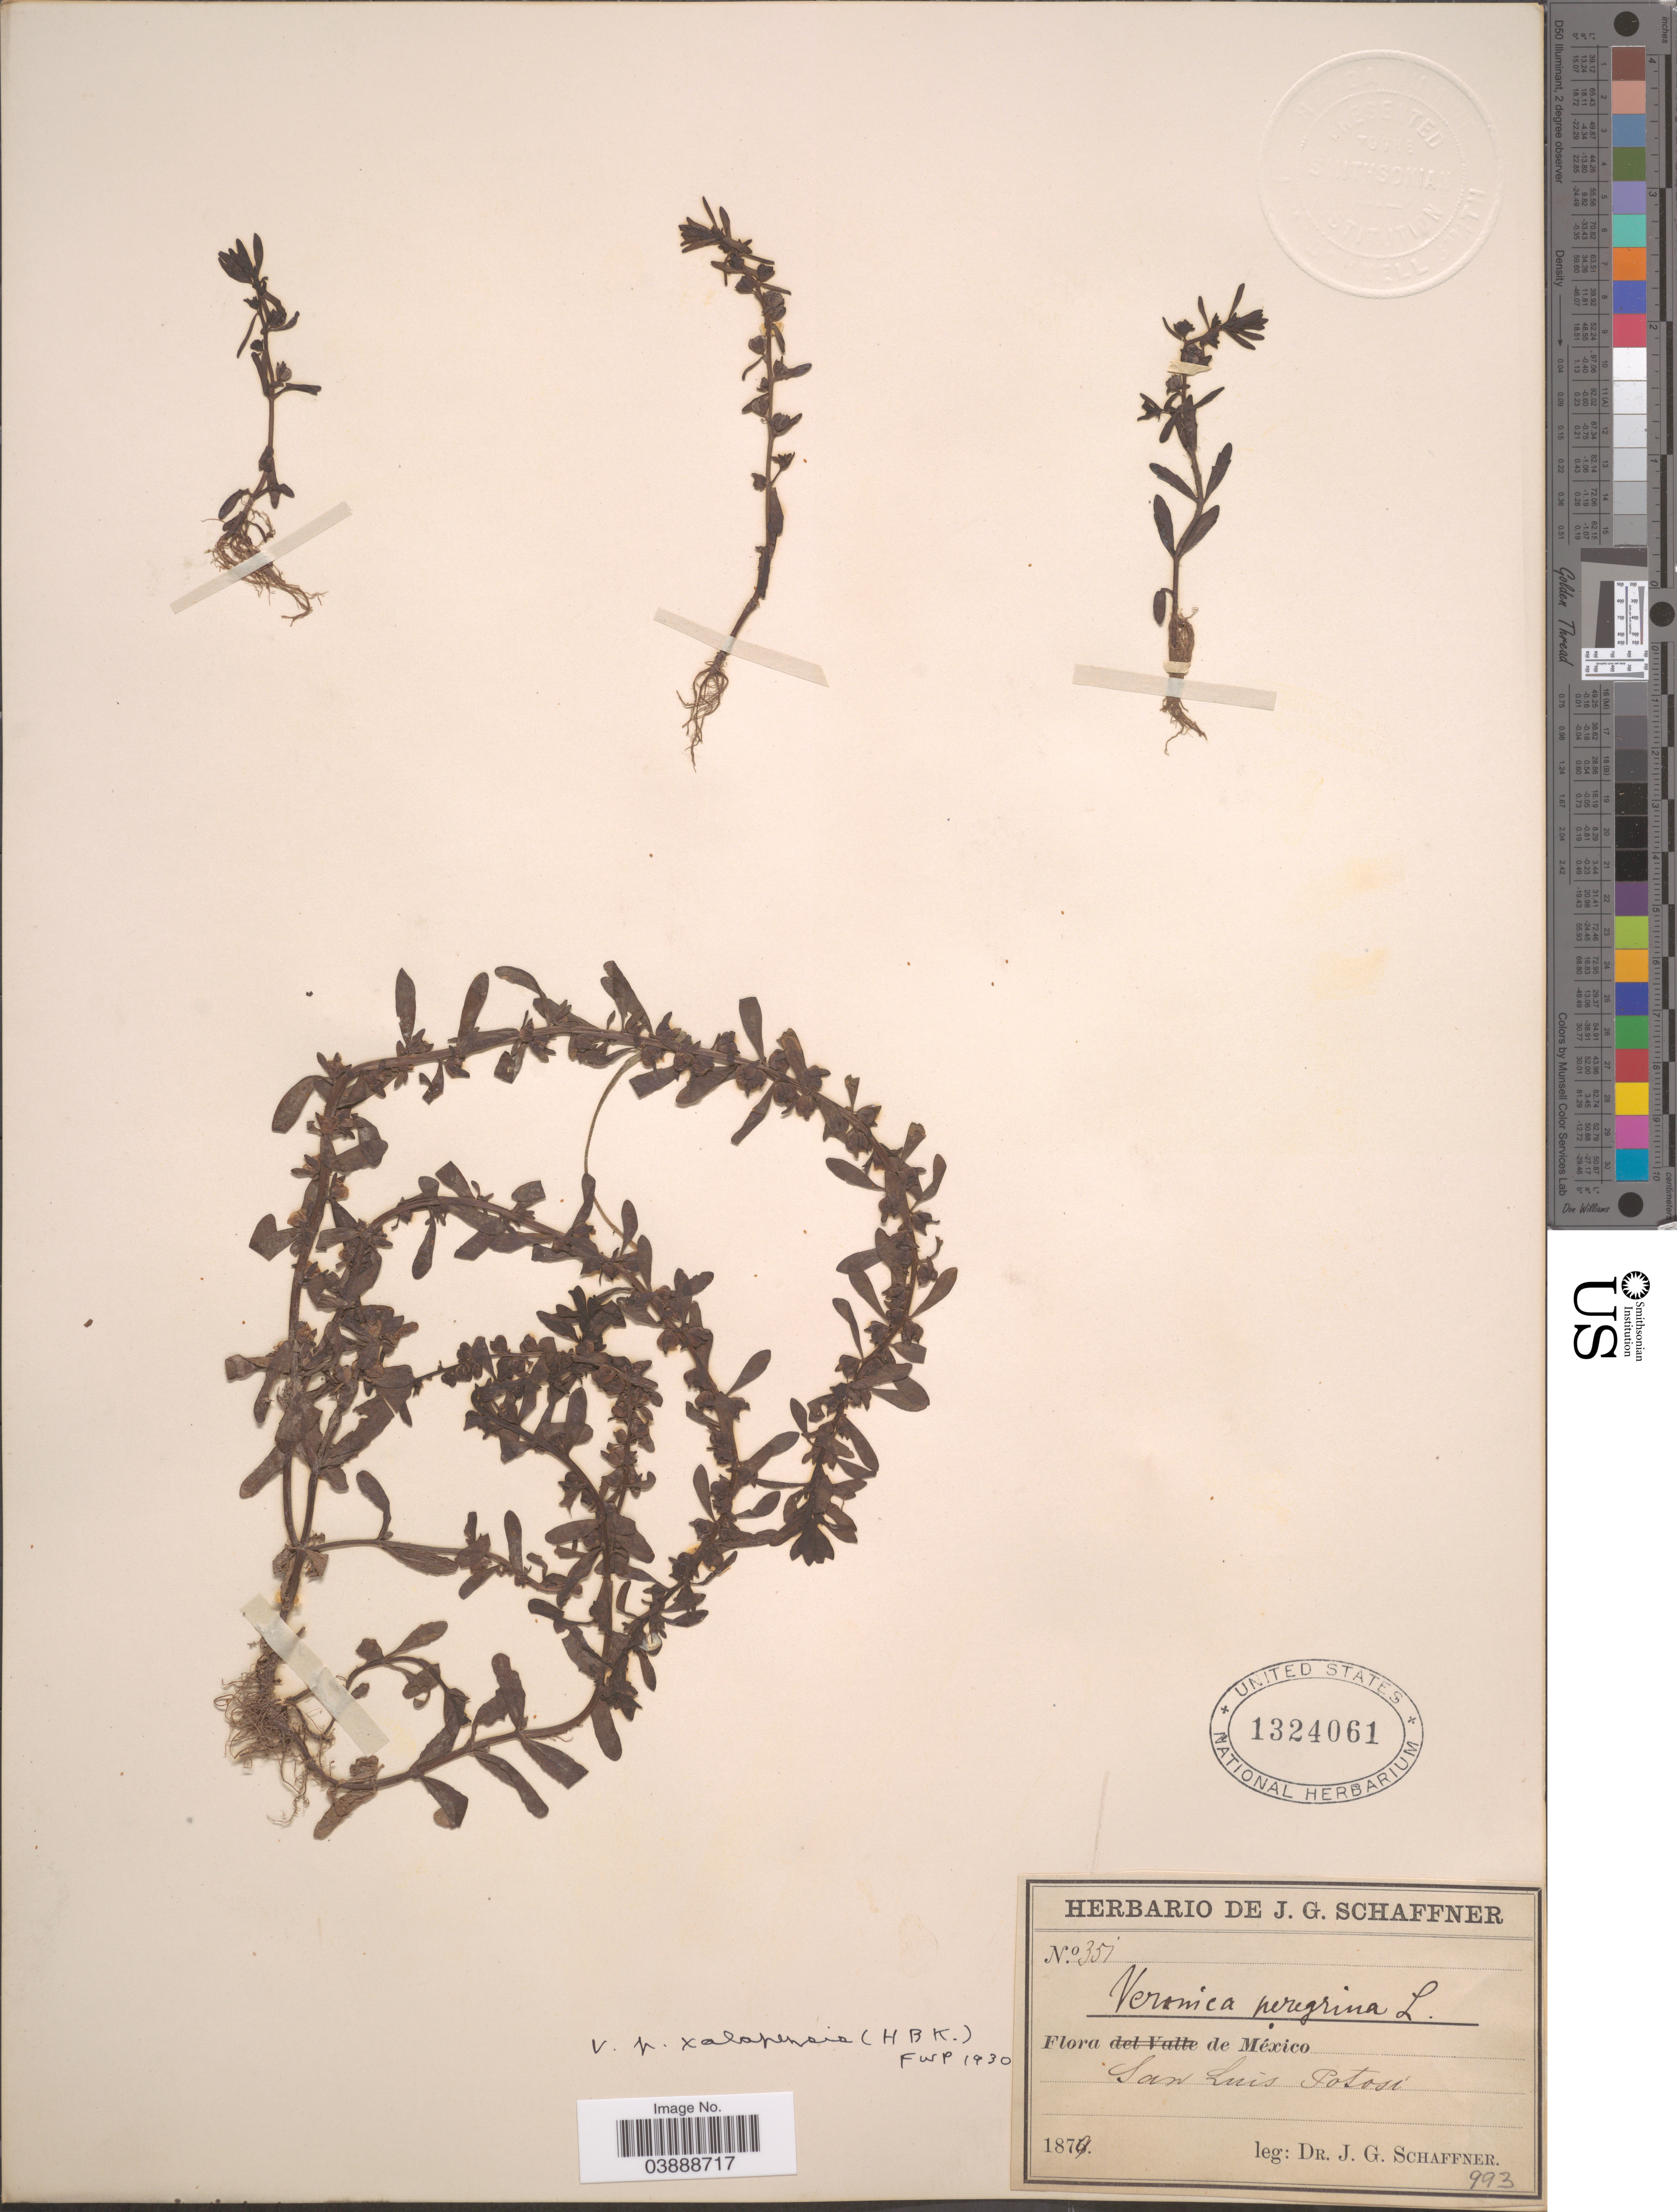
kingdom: Plantae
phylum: Tracheophyta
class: Magnoliopsida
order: Lamiales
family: Plantaginaceae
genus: Veronica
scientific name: Veronica peregrina subsp. xalapensis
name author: (Kunth) Pennell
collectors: J. G. Schaffner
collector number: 351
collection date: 1879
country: Mexico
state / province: San Luis Potosí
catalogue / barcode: US 1324061